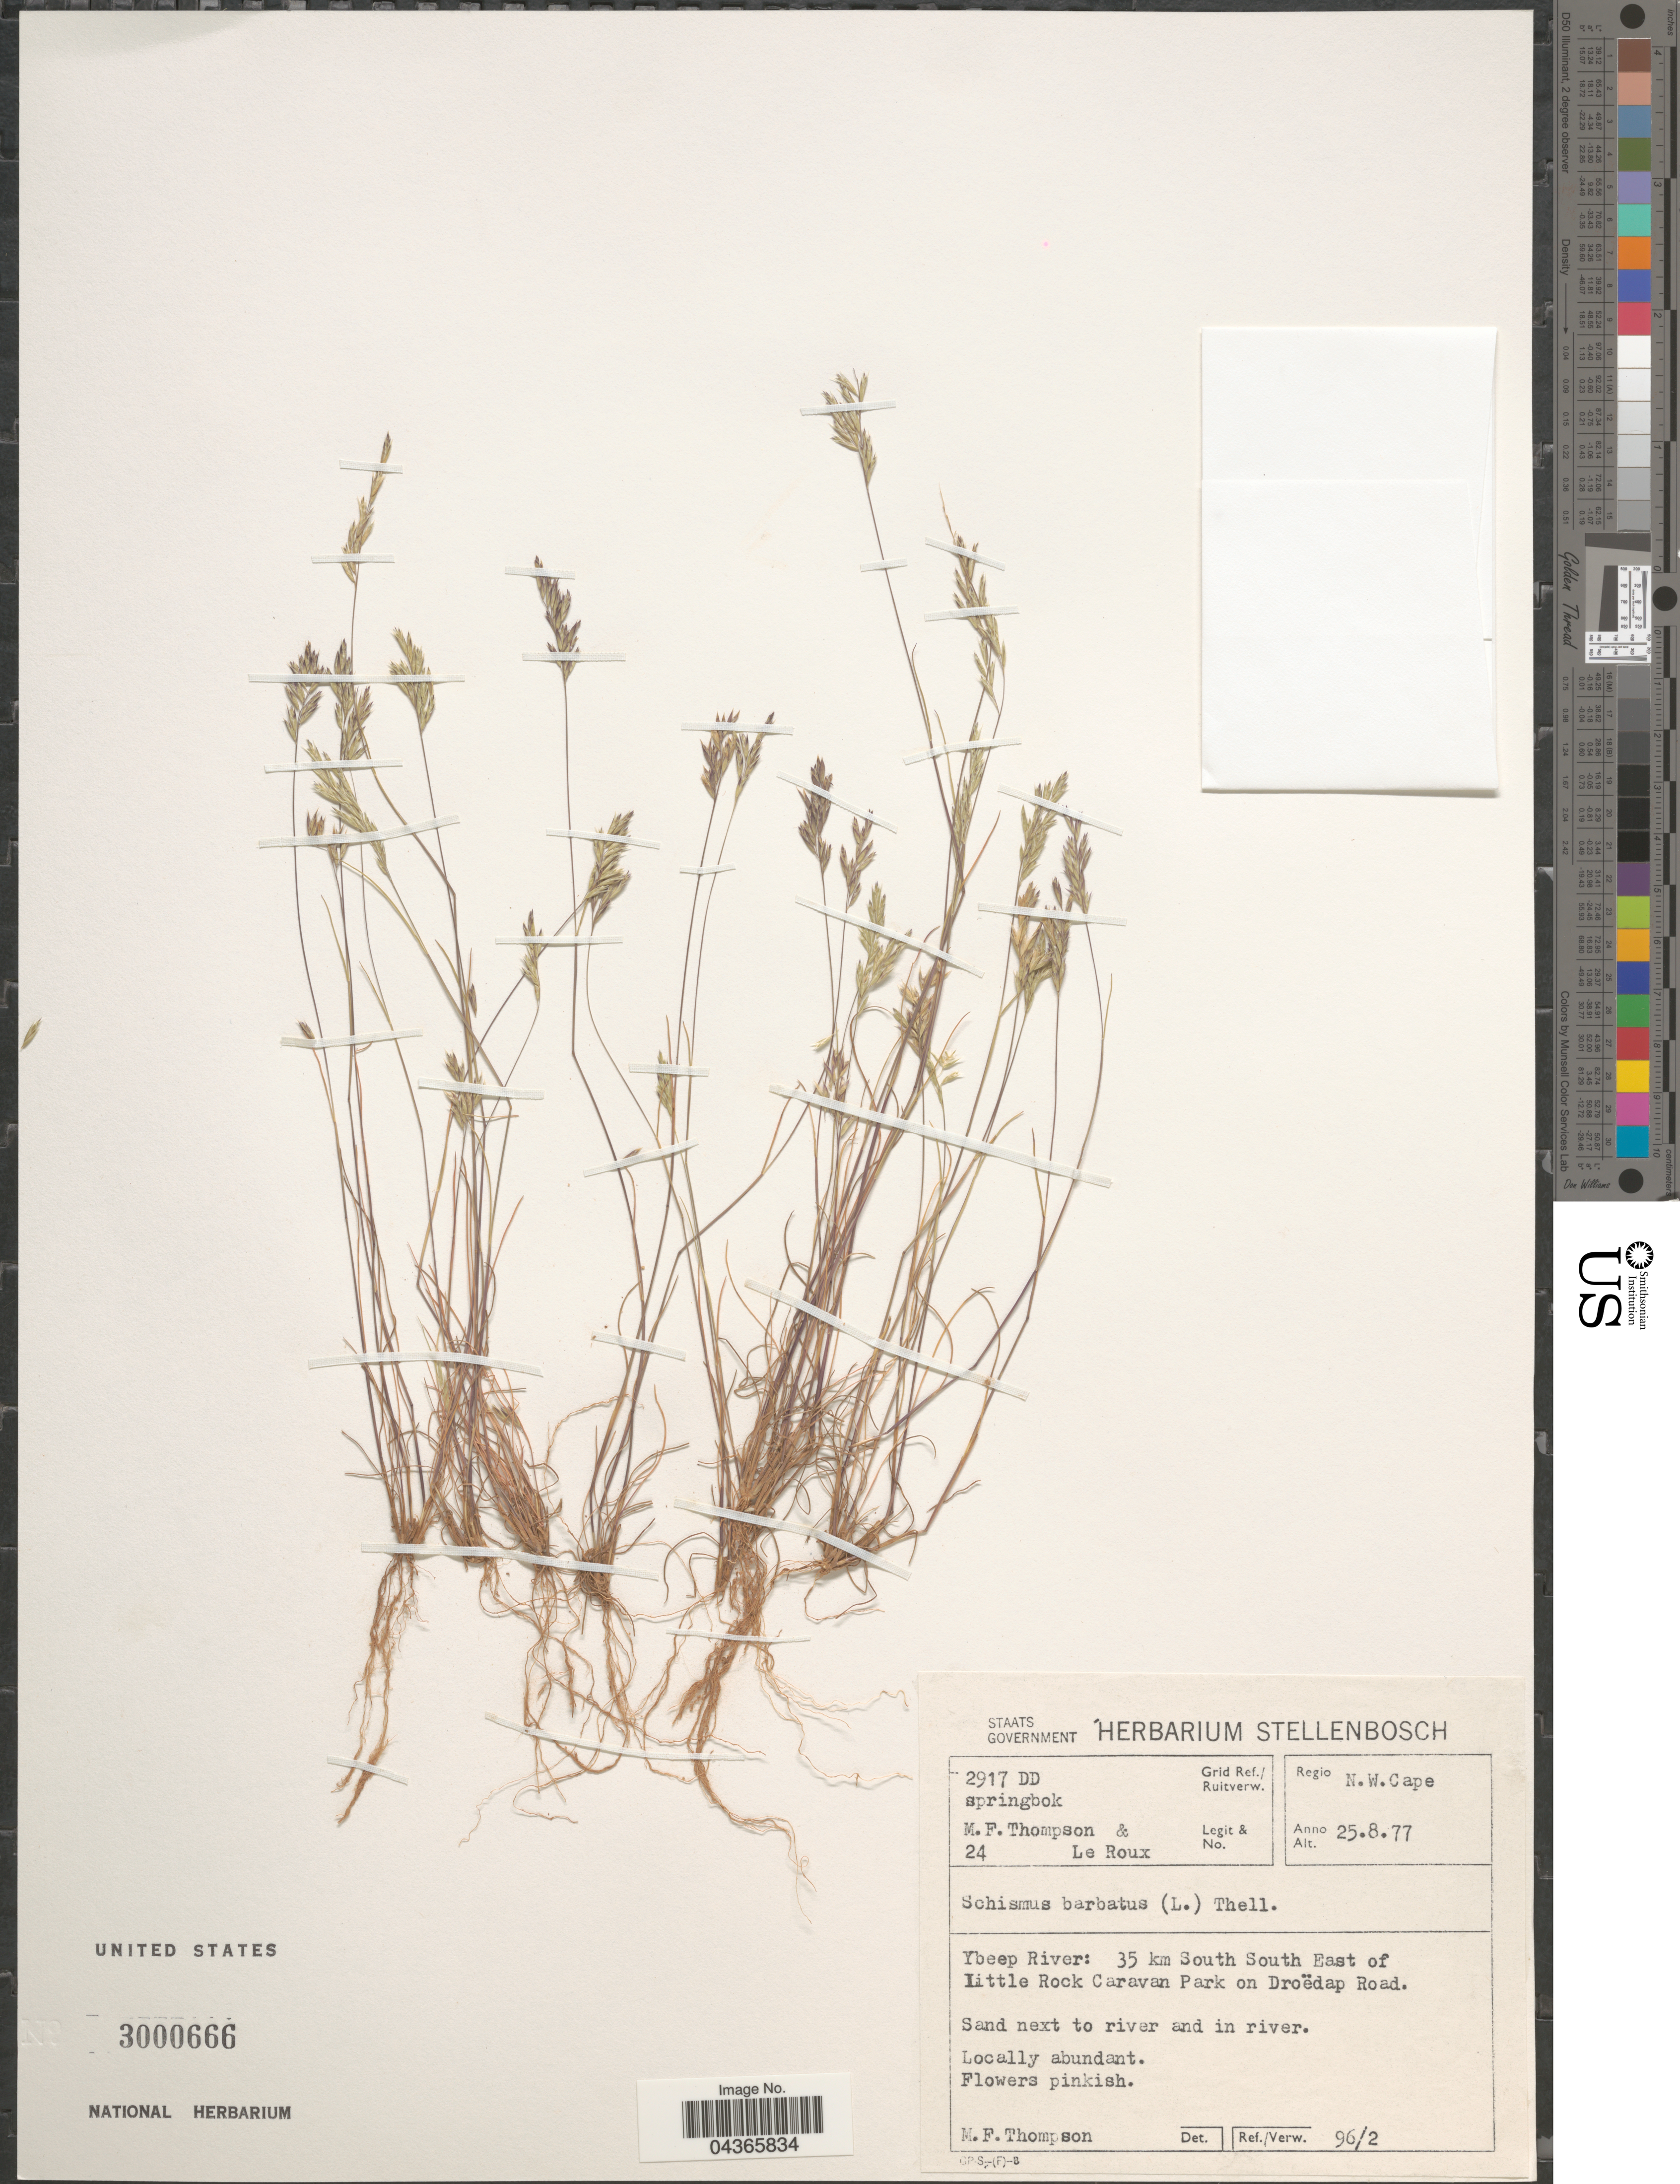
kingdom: Plantae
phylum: Tracheophyta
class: Liliopsida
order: Poales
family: Poaceae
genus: Schismus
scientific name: Schismus barbatus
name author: (L.) Thell.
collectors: M. F. Thompson & -. le Roux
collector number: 24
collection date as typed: Transcribed d/m/y: 25/8/77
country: South Africa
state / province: North West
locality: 2717 DD springbok Grid ref./ Ruitverw. Regio N. W. Cape. Ybeep River: 35 km South South East of Little Rock Caravan Park on Droëdap Road.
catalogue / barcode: US 3000666